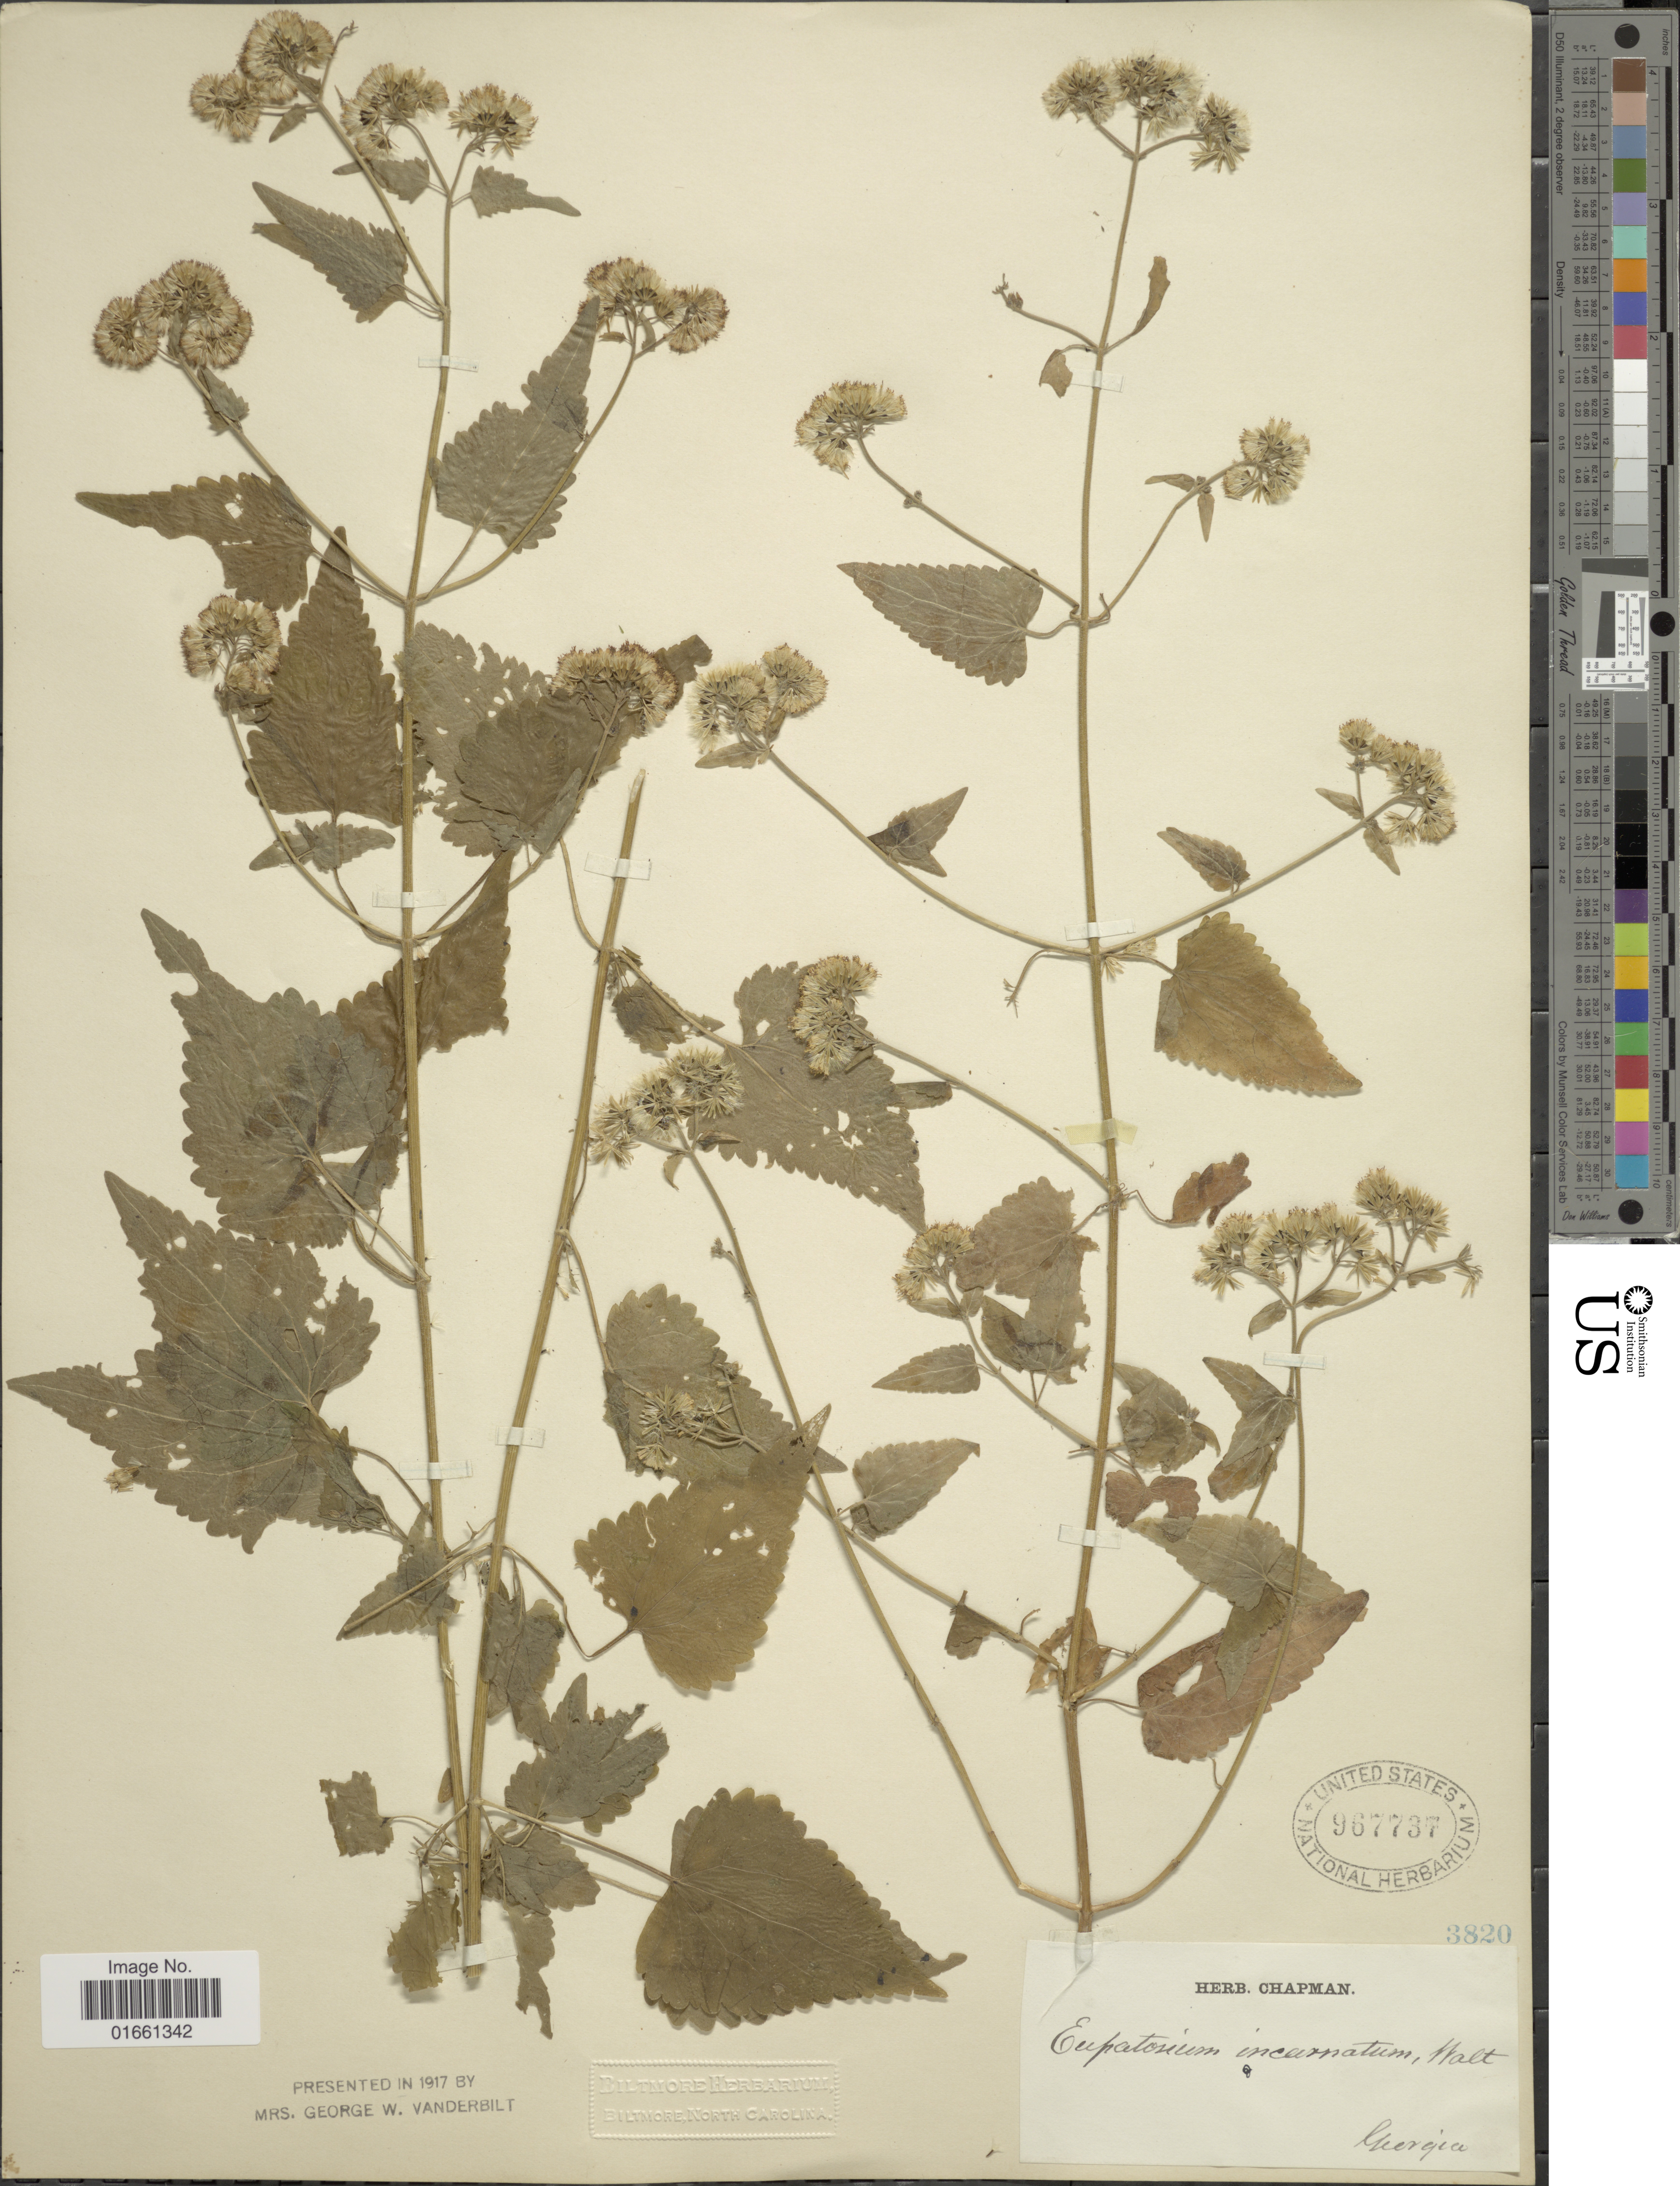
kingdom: Plantae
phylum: Tracheophyta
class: Magnoliopsida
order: Asterales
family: Asteraceae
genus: Fleischmannia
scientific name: Fleischmannia incarnata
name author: (Walter) R.M. King & H. Rob.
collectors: ex herb. Chapman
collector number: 3820 ?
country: United States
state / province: Georgia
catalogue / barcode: US 967737